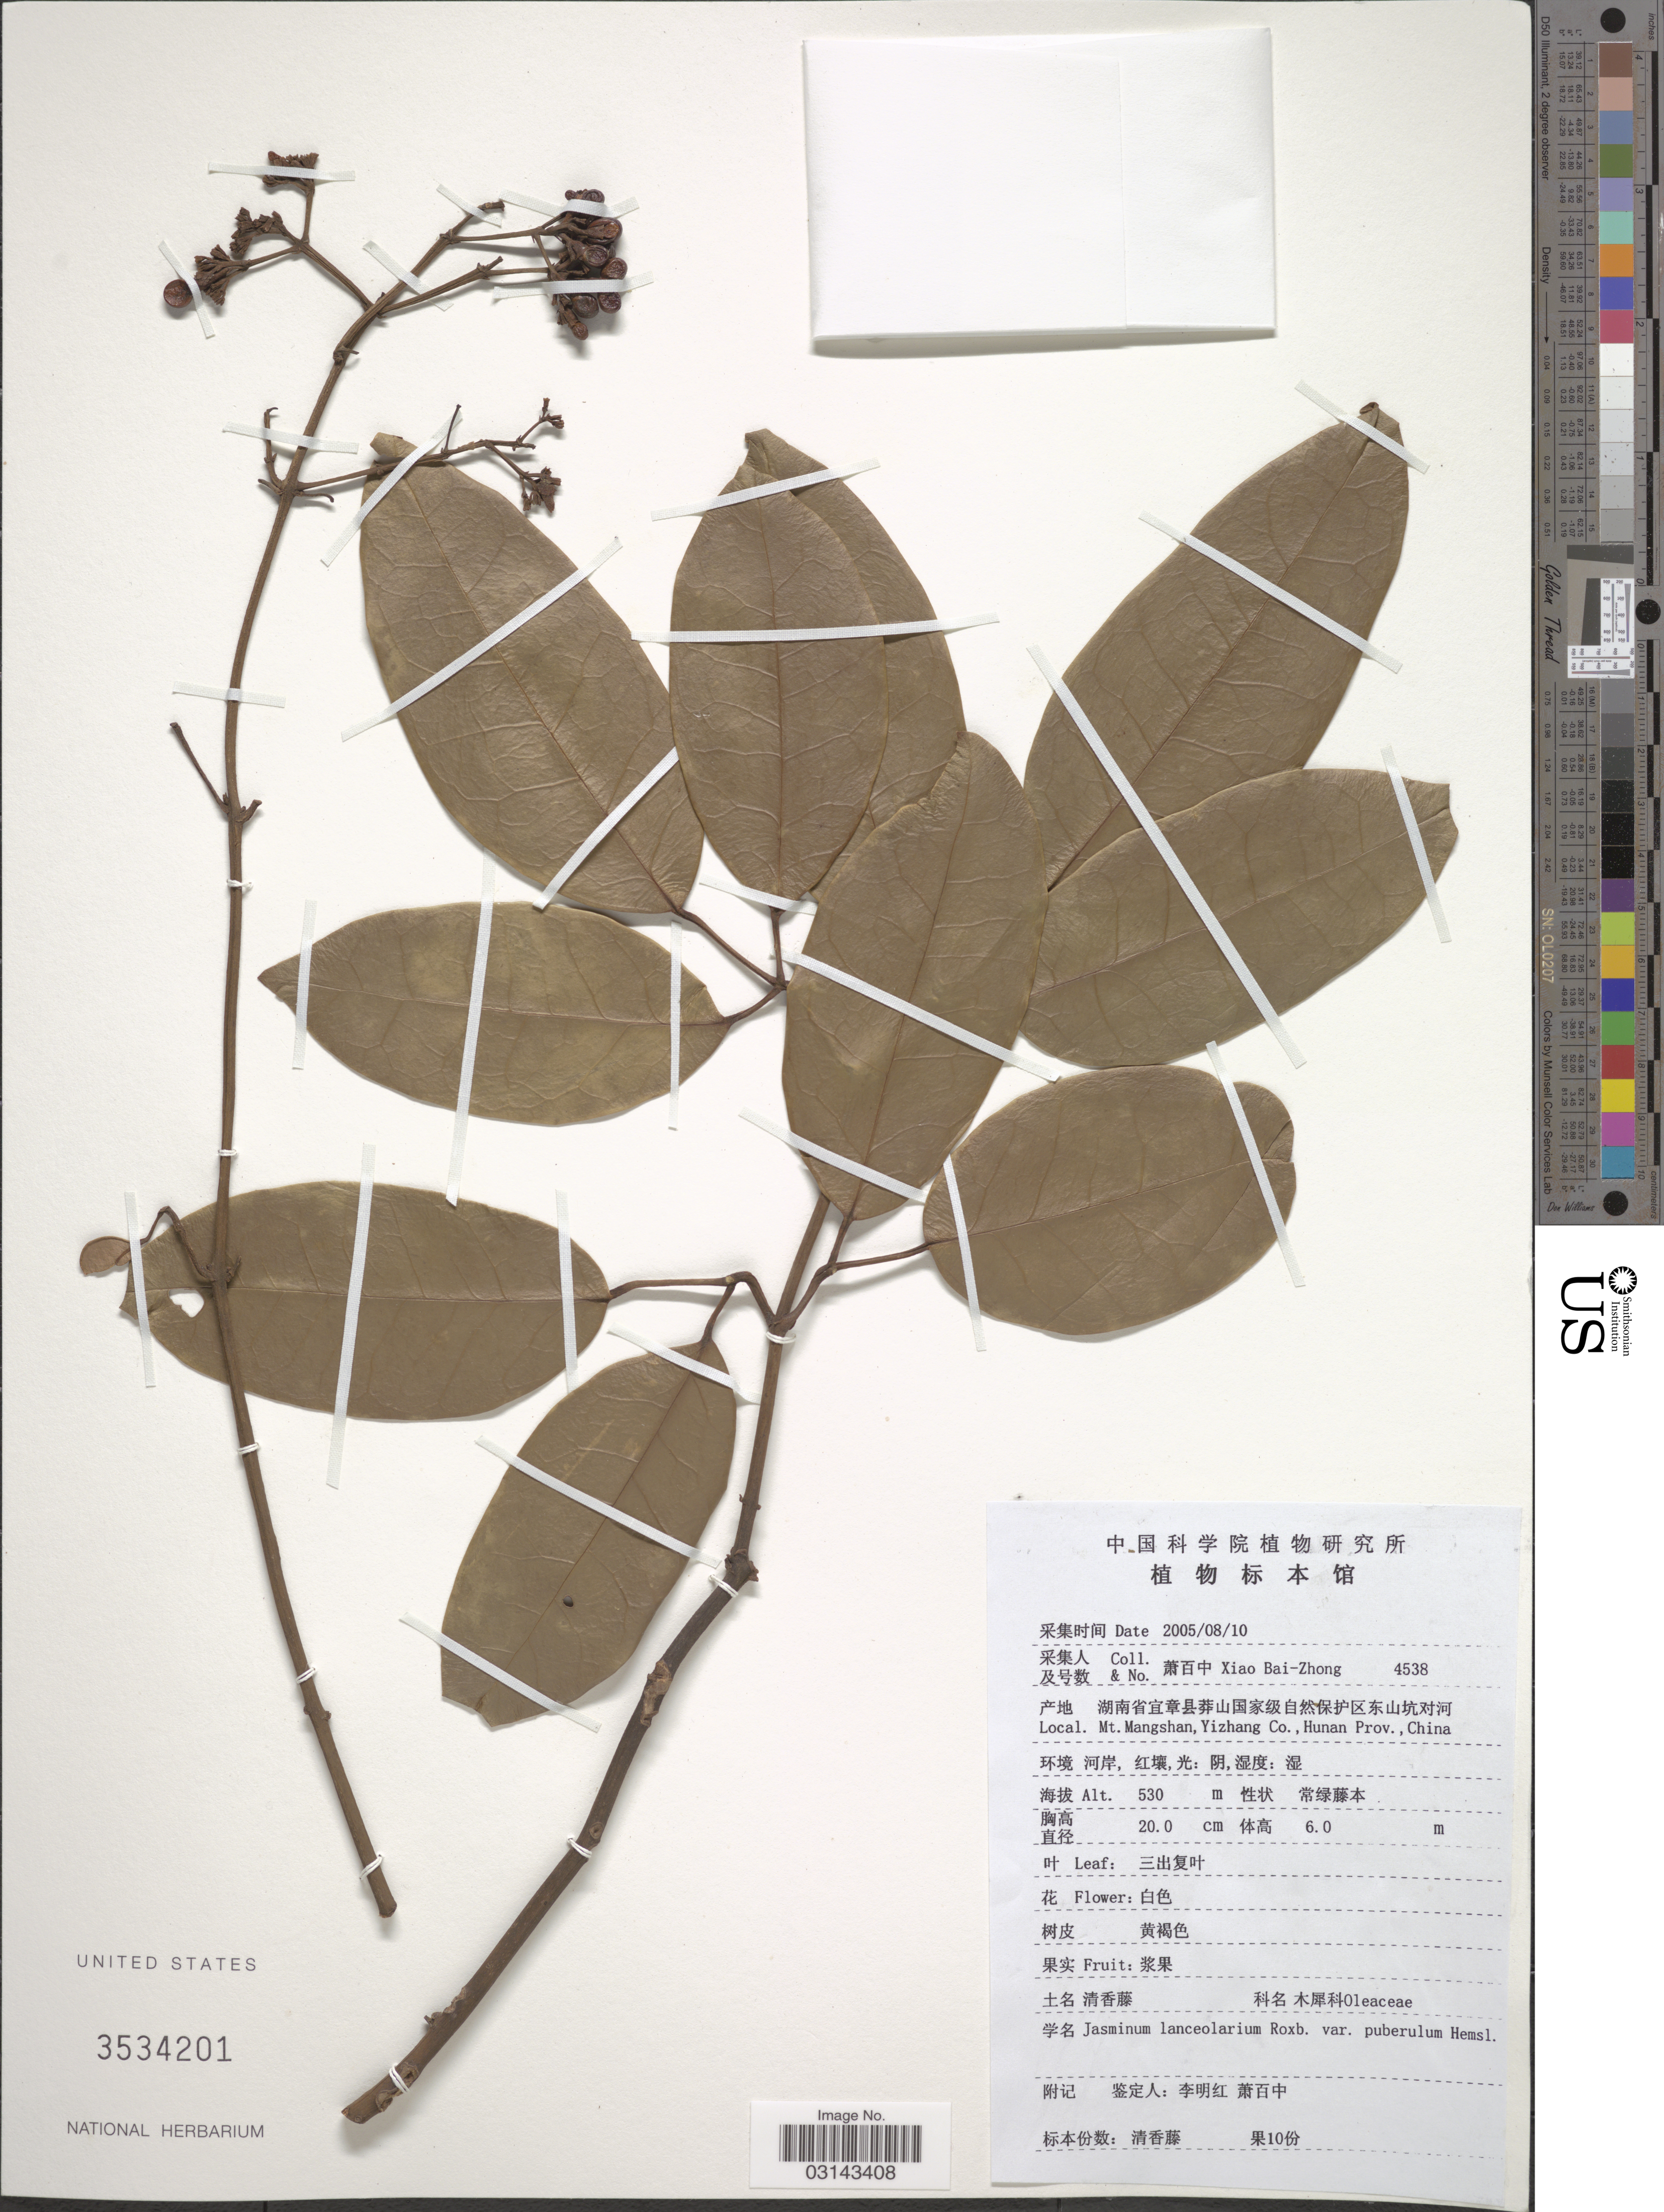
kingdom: Plantae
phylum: Tracheophyta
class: Magnoliopsida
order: Lamiales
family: Oleaceae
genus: Jasminum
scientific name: Jasminum lanceolarium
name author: Roxb.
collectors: B. Z. Xiao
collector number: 4538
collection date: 2005-08-10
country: China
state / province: Hunan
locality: Mt. Mangshan, Yizhang Co.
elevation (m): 530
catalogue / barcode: US 3534201